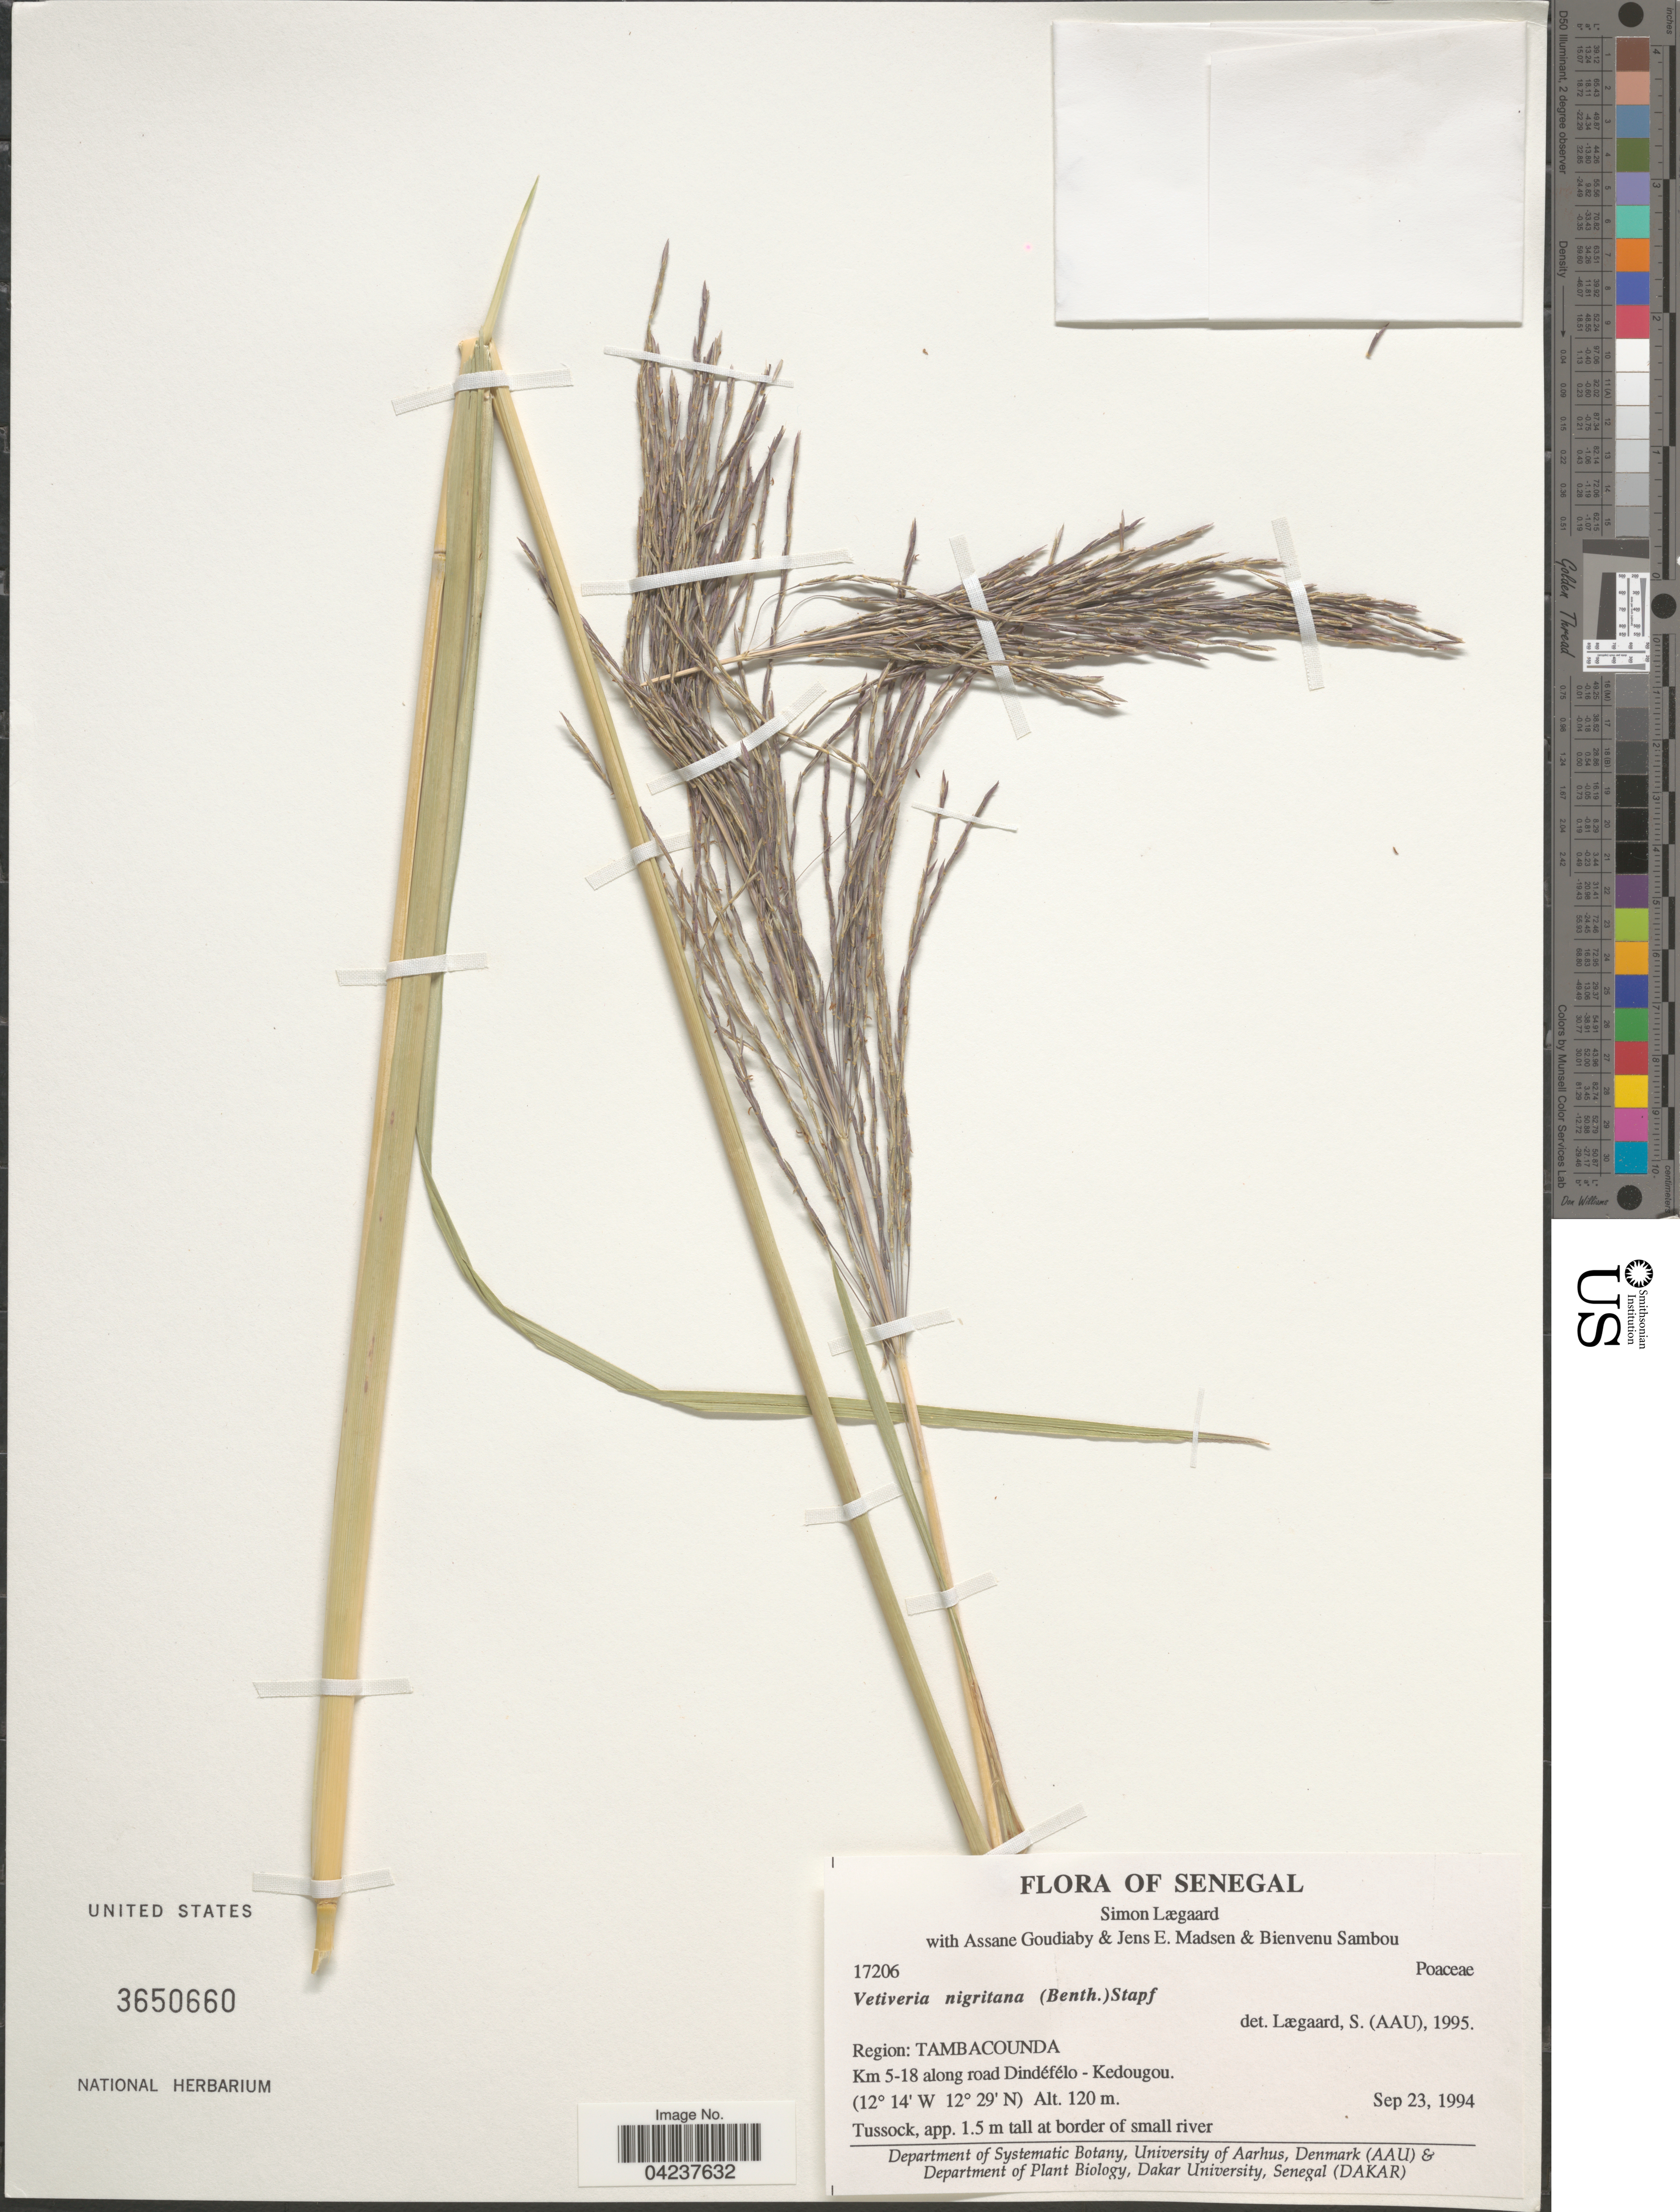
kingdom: Plantae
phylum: Tracheophyta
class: Liliopsida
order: Poales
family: Poaceae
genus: Chrysopogon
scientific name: Chrysopogon nigritanus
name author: (Benth.) Veldkamp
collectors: S. Lægaard, A. Goudiaby, J. E. Madsen & B. Sambou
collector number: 17206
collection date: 1994-09-23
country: Senegal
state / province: Tambacounda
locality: Region: Tambacounda. Km 5-18 along road Dindéfélo - Kedougou.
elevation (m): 120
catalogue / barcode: US 3650660